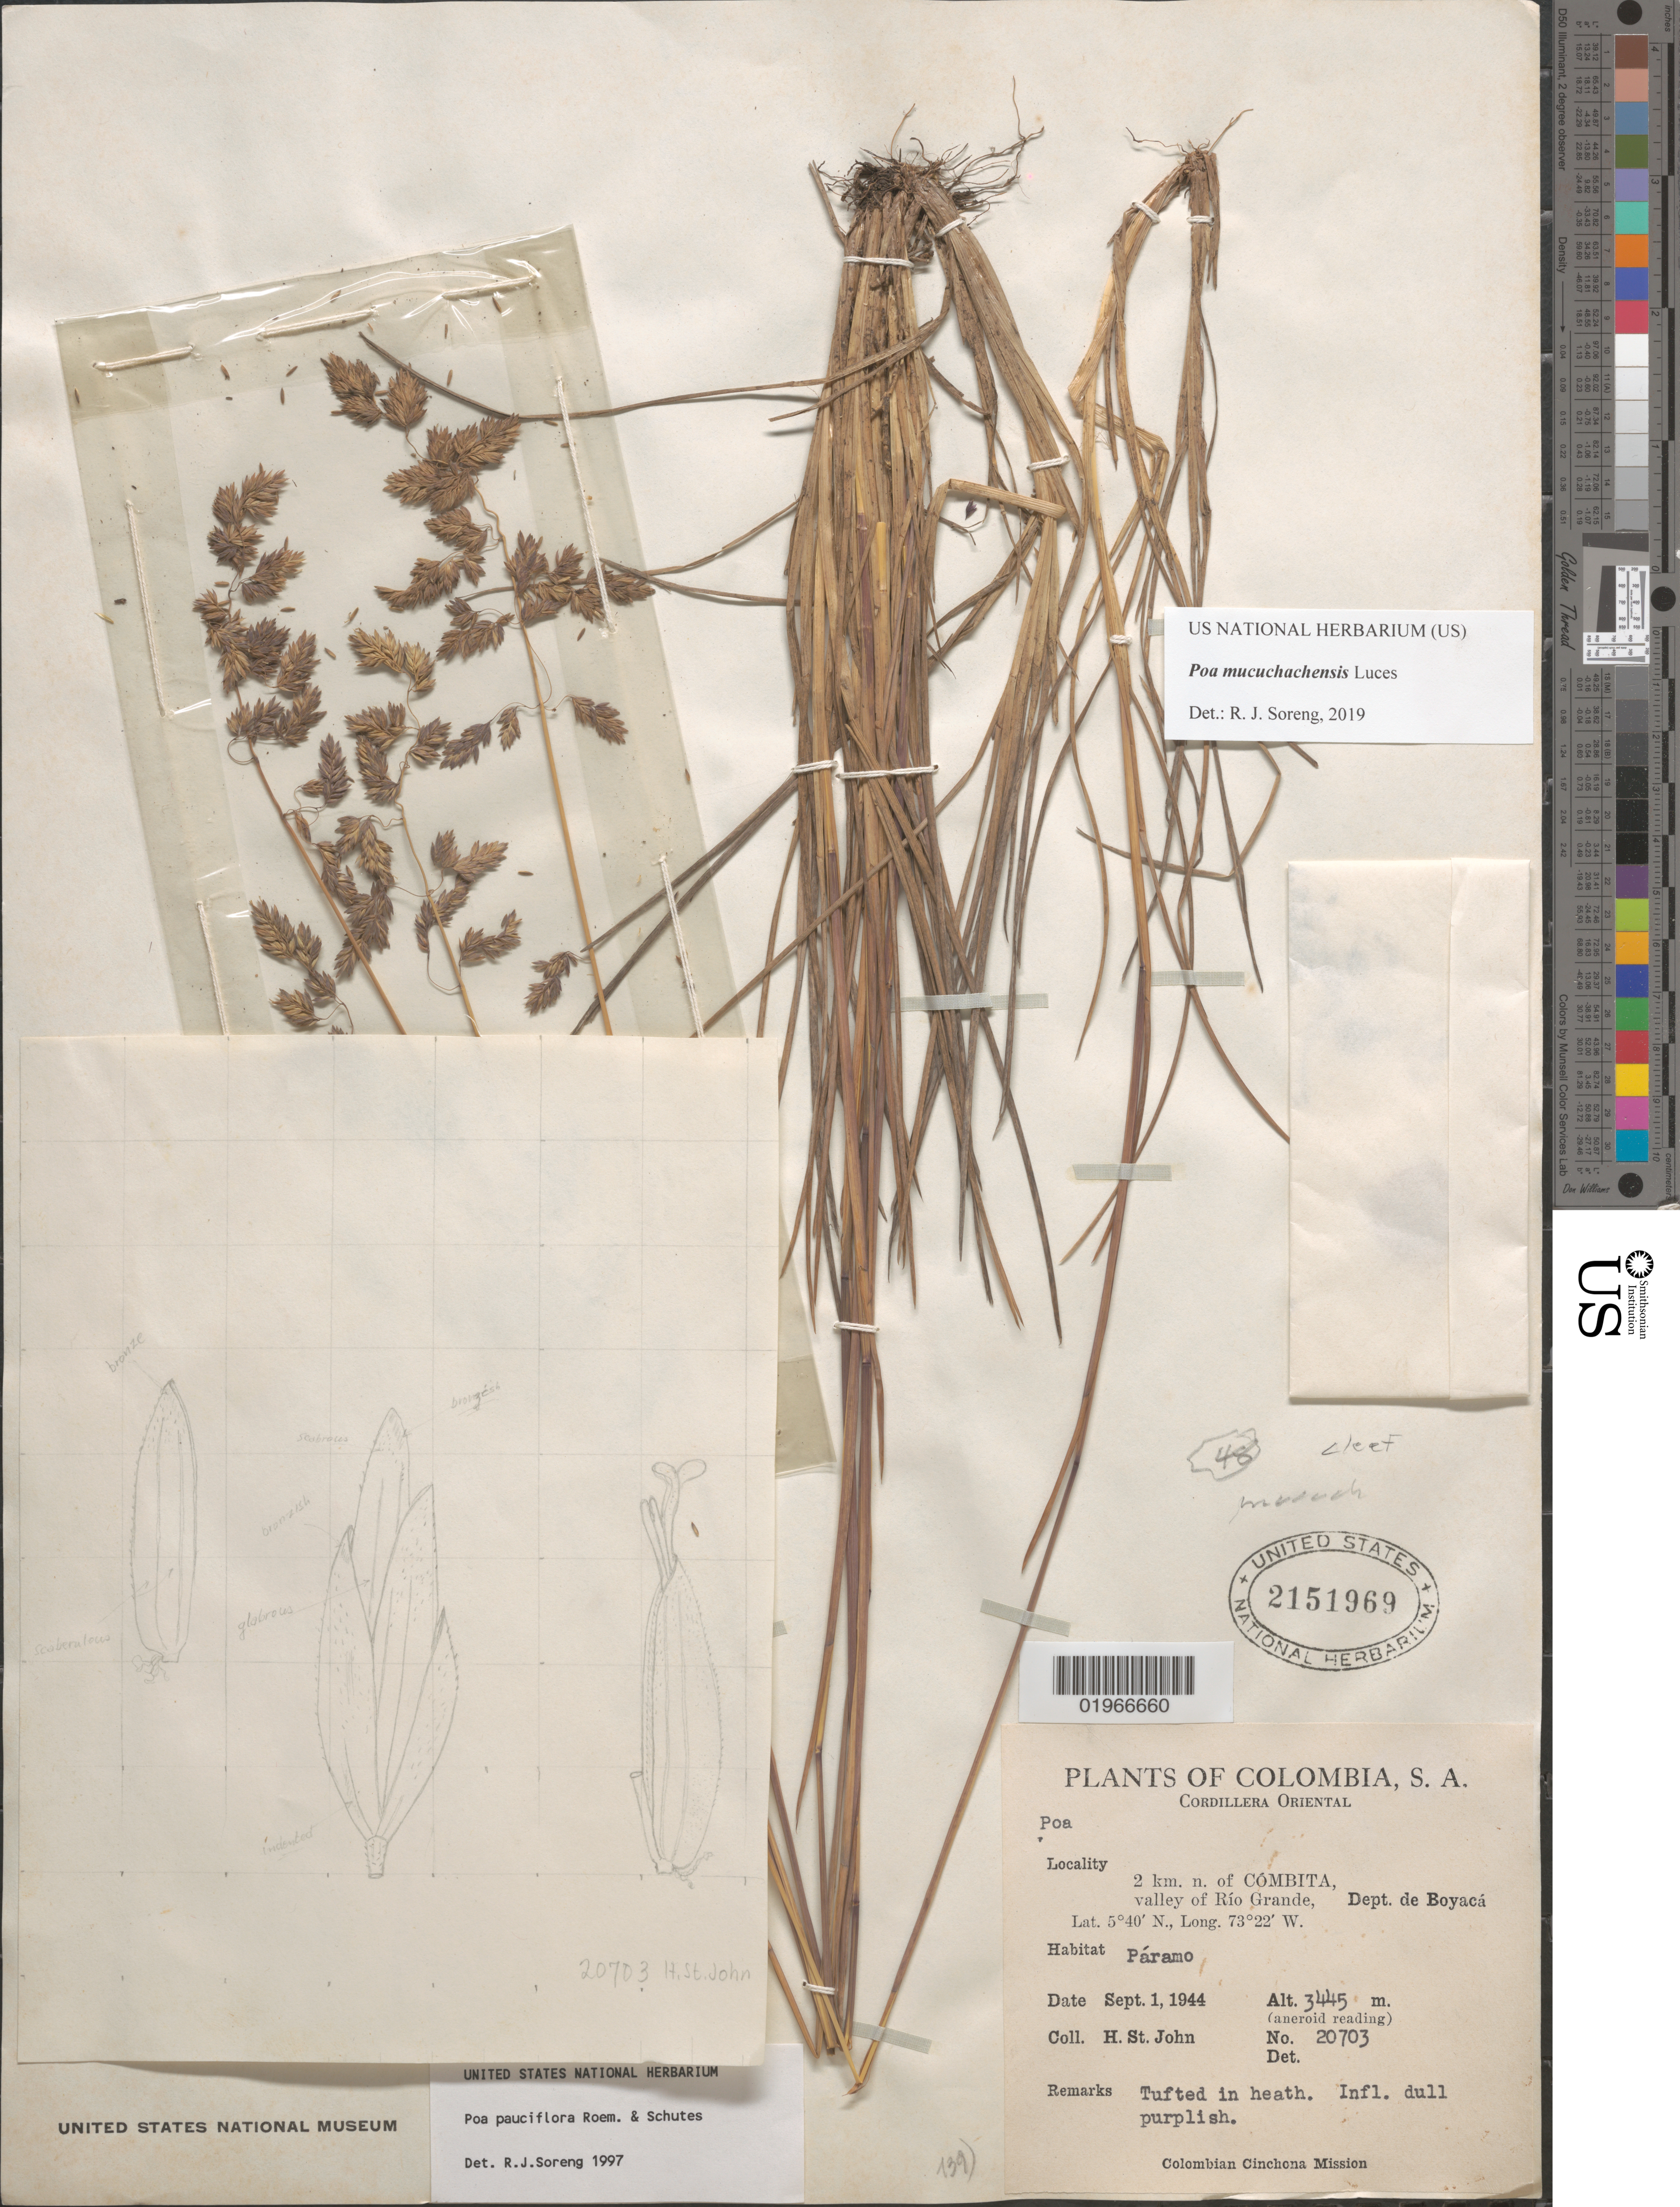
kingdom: Plantae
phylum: Tracheophyta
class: Liliopsida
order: Poales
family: Poaceae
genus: Poa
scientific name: Poa mucuchachensis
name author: Luces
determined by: Soreng, Robert J., Research Associate (BOT), Smithsonian Institution - National Museum of Natural History (UNITED STATES)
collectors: H. St. John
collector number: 20703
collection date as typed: Sept. 1, 1944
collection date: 1944-09-01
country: Colombia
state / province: Boyacá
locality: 2 km. n. of Cómbita, valley of Río Grande.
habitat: Páaramo.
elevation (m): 3445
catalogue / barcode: US 2151969